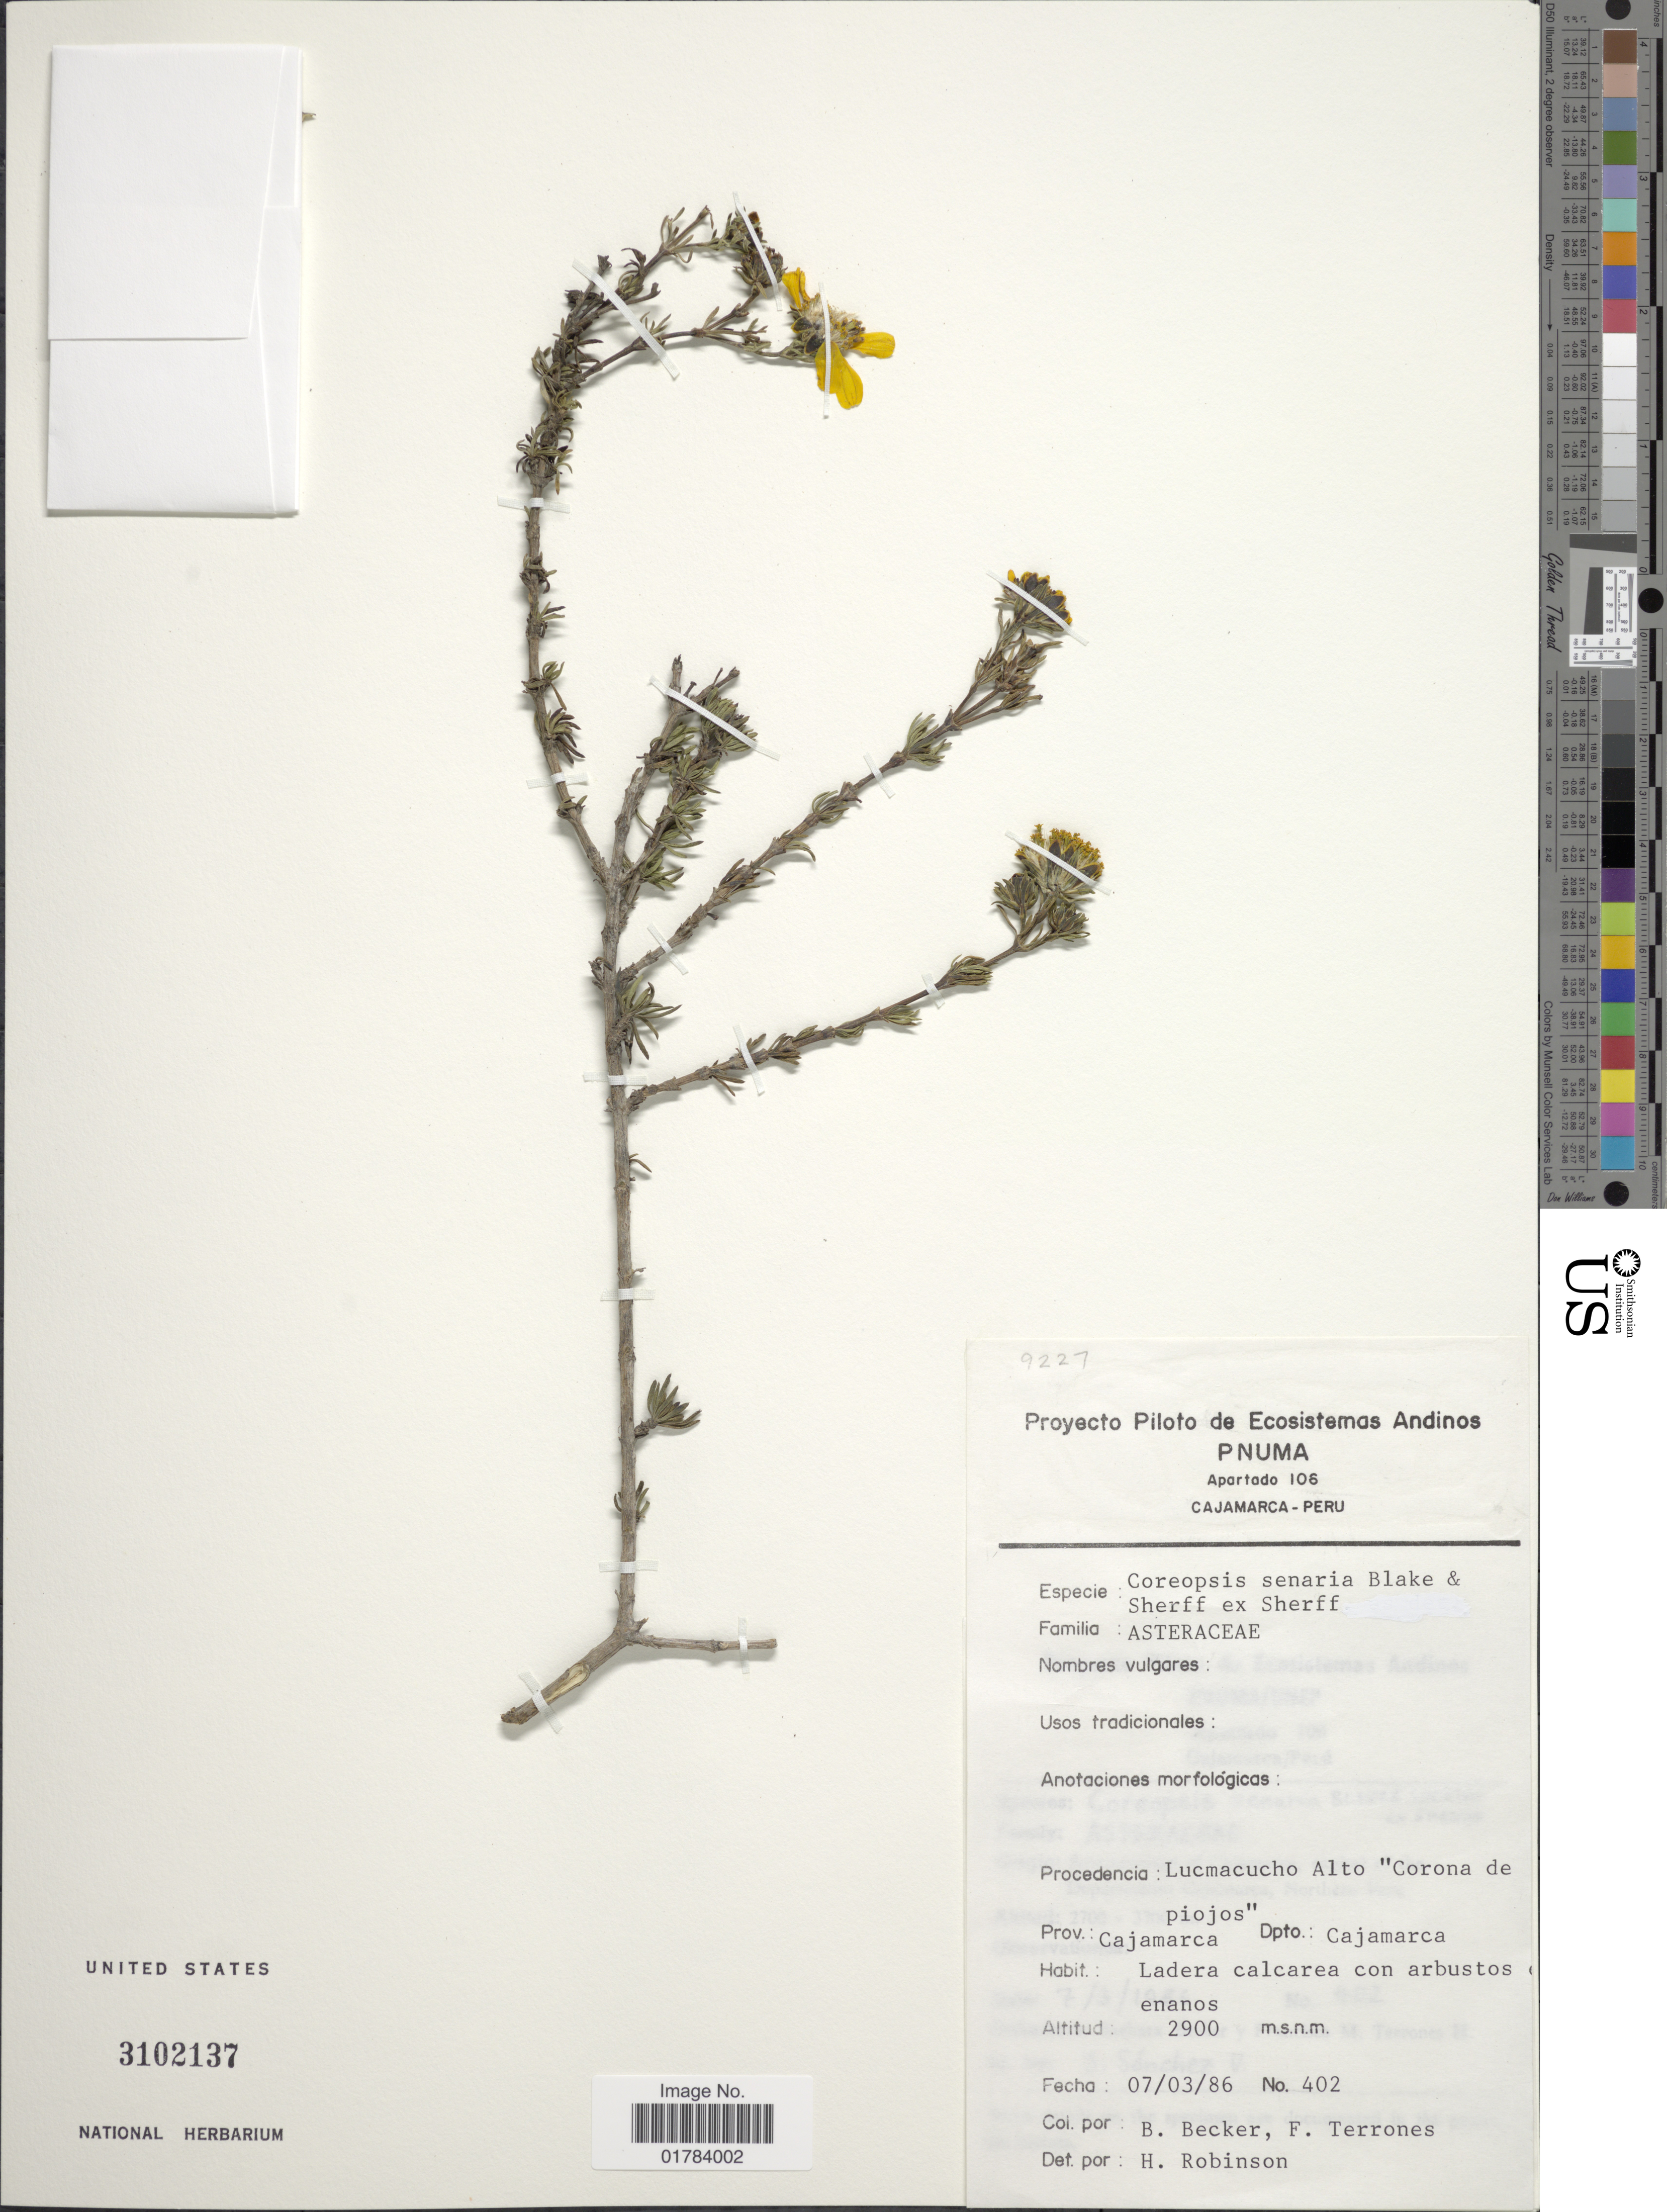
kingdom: Plantae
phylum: Tracheophyta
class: Magnoliopsida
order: Asterales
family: Asteraceae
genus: Coreopsis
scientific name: Coreopsis senaria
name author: S.F. Blake & Sherff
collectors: B. Becker & F. Terrones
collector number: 402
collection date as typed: Transcribed d/m/y: 7/3/86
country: Peru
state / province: Cajamarca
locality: Procedencia: Lucmacucho Alto "Corona de piojos" Prov.: Cajamarca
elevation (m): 2900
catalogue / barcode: US 3102137